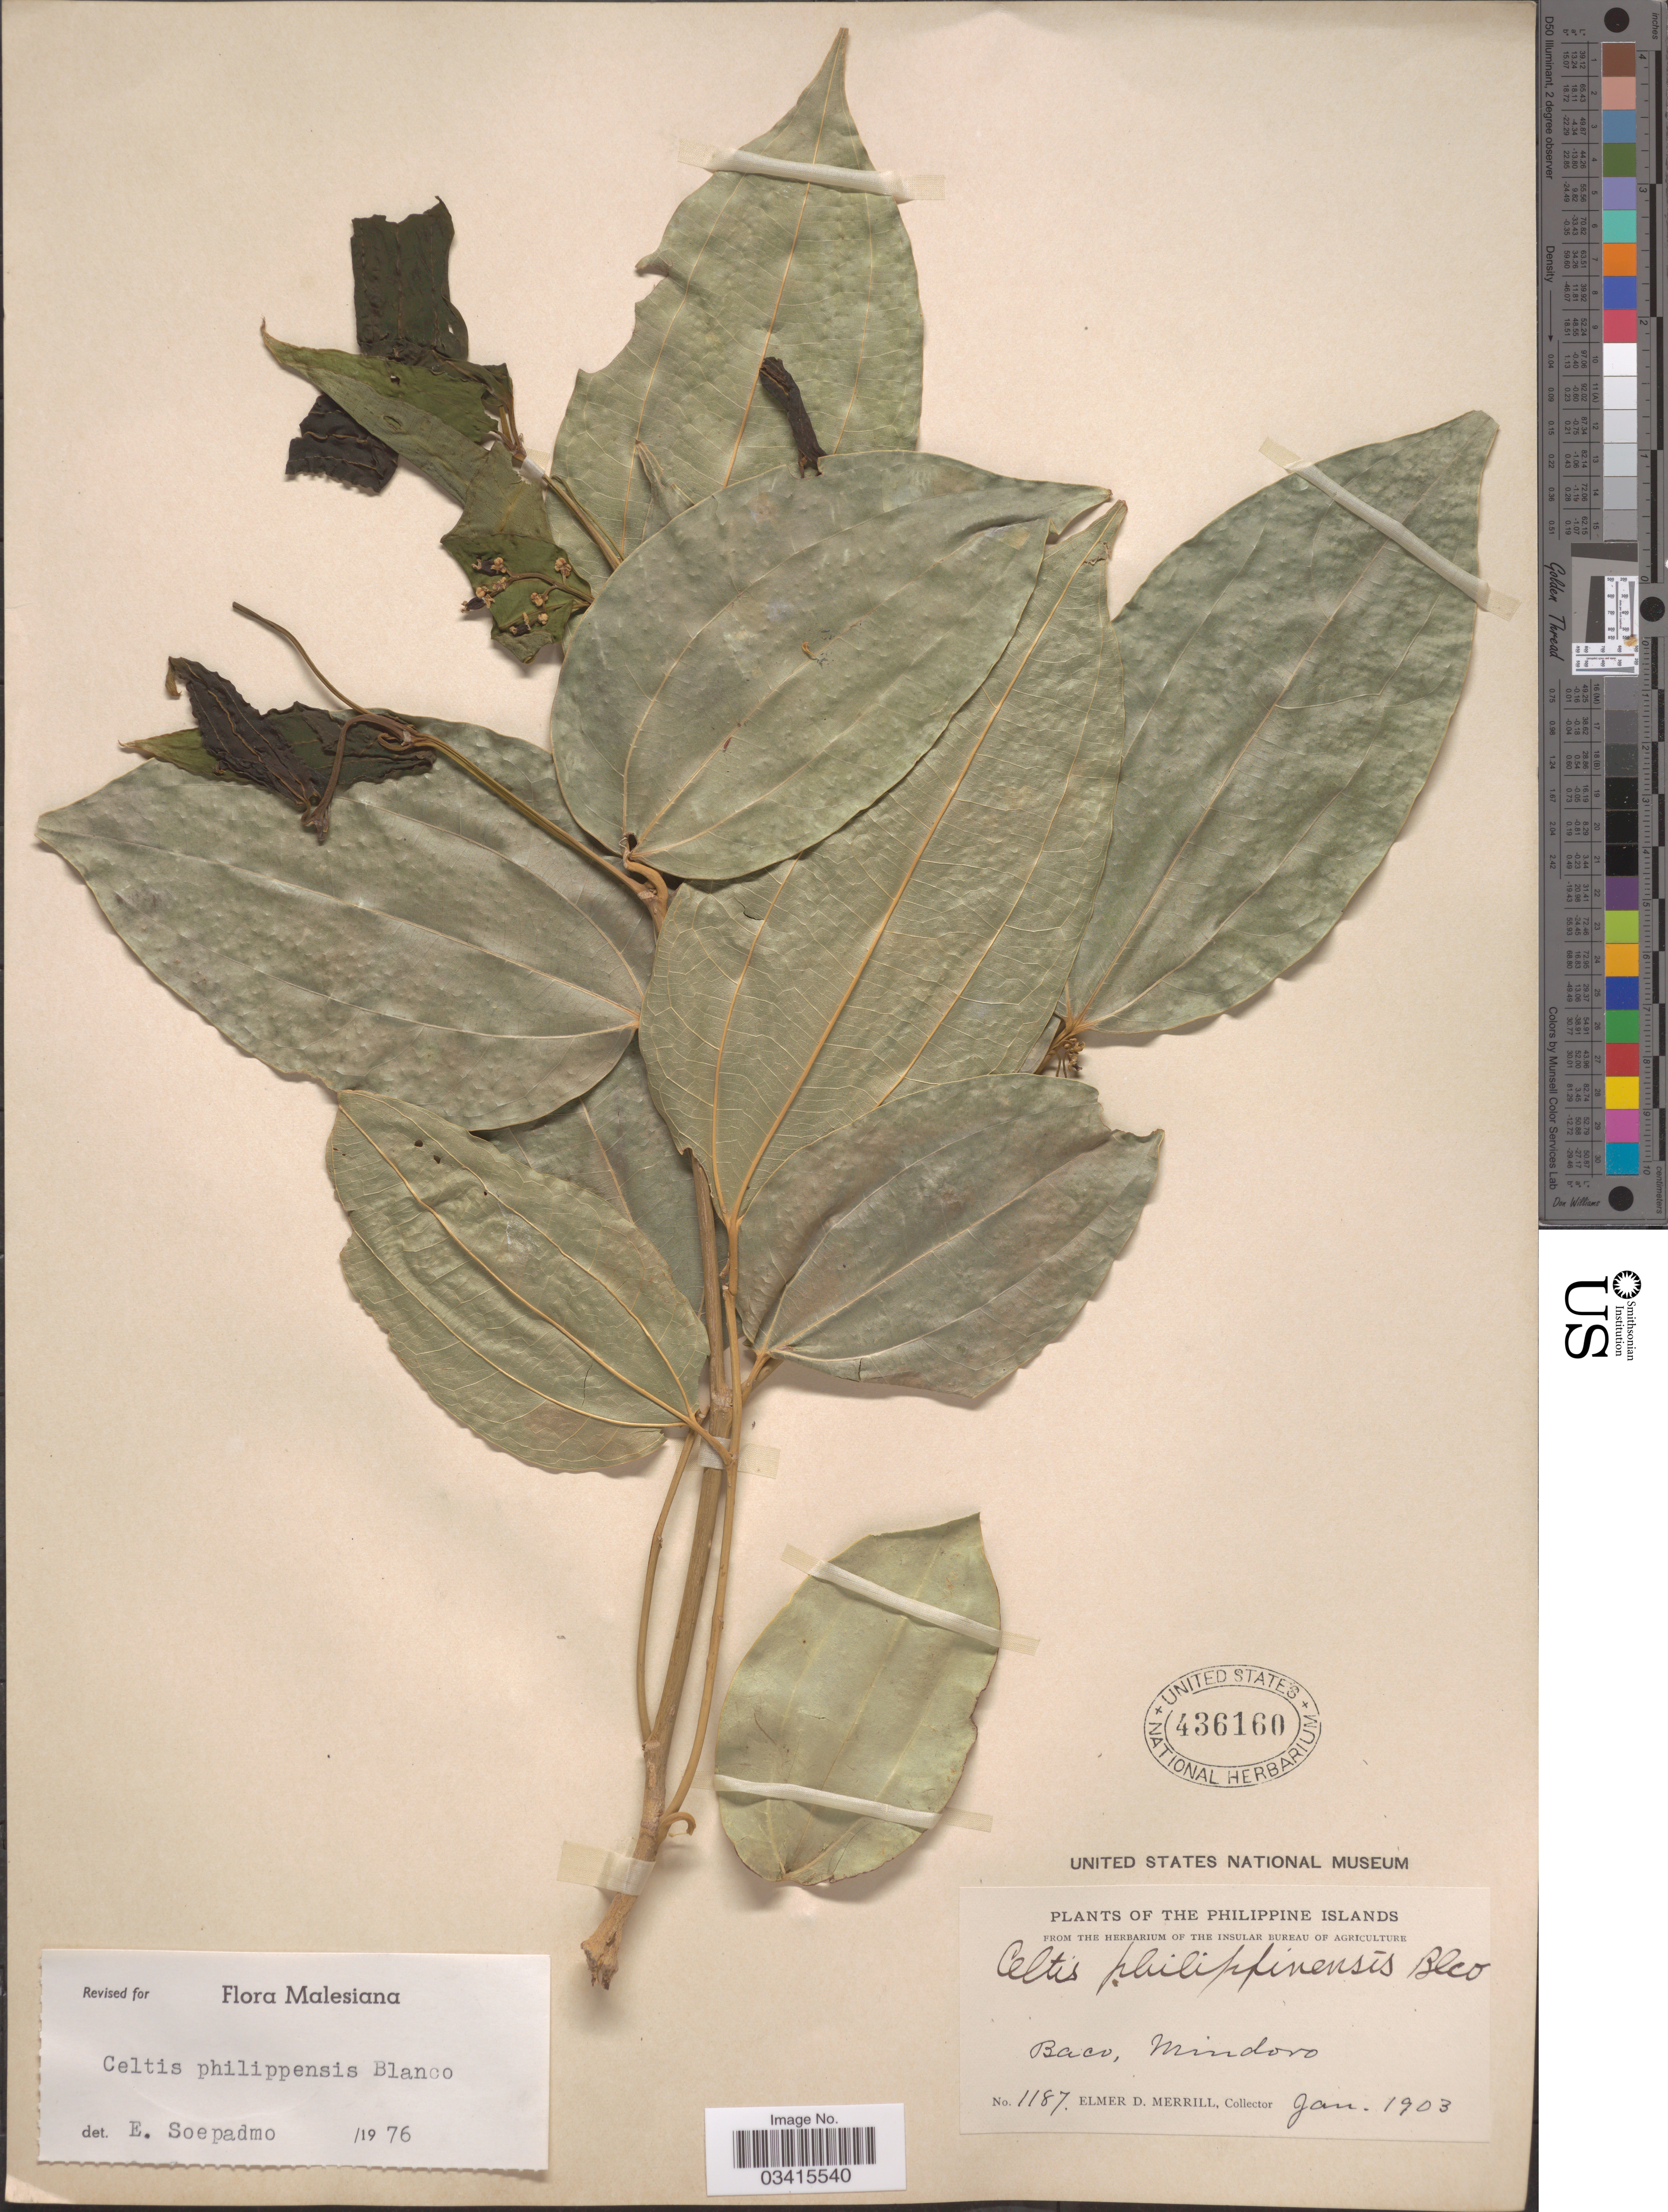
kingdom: Plantae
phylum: Tracheophyta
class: Magnoliopsida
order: Rosales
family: Cannabaceae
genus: Celtis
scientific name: Celtis philippensis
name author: Blanco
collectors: E. D. Merrill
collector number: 1187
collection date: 1903-01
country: Philippines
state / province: Mimaropa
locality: Baco, Mindoro.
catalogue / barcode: US 436160